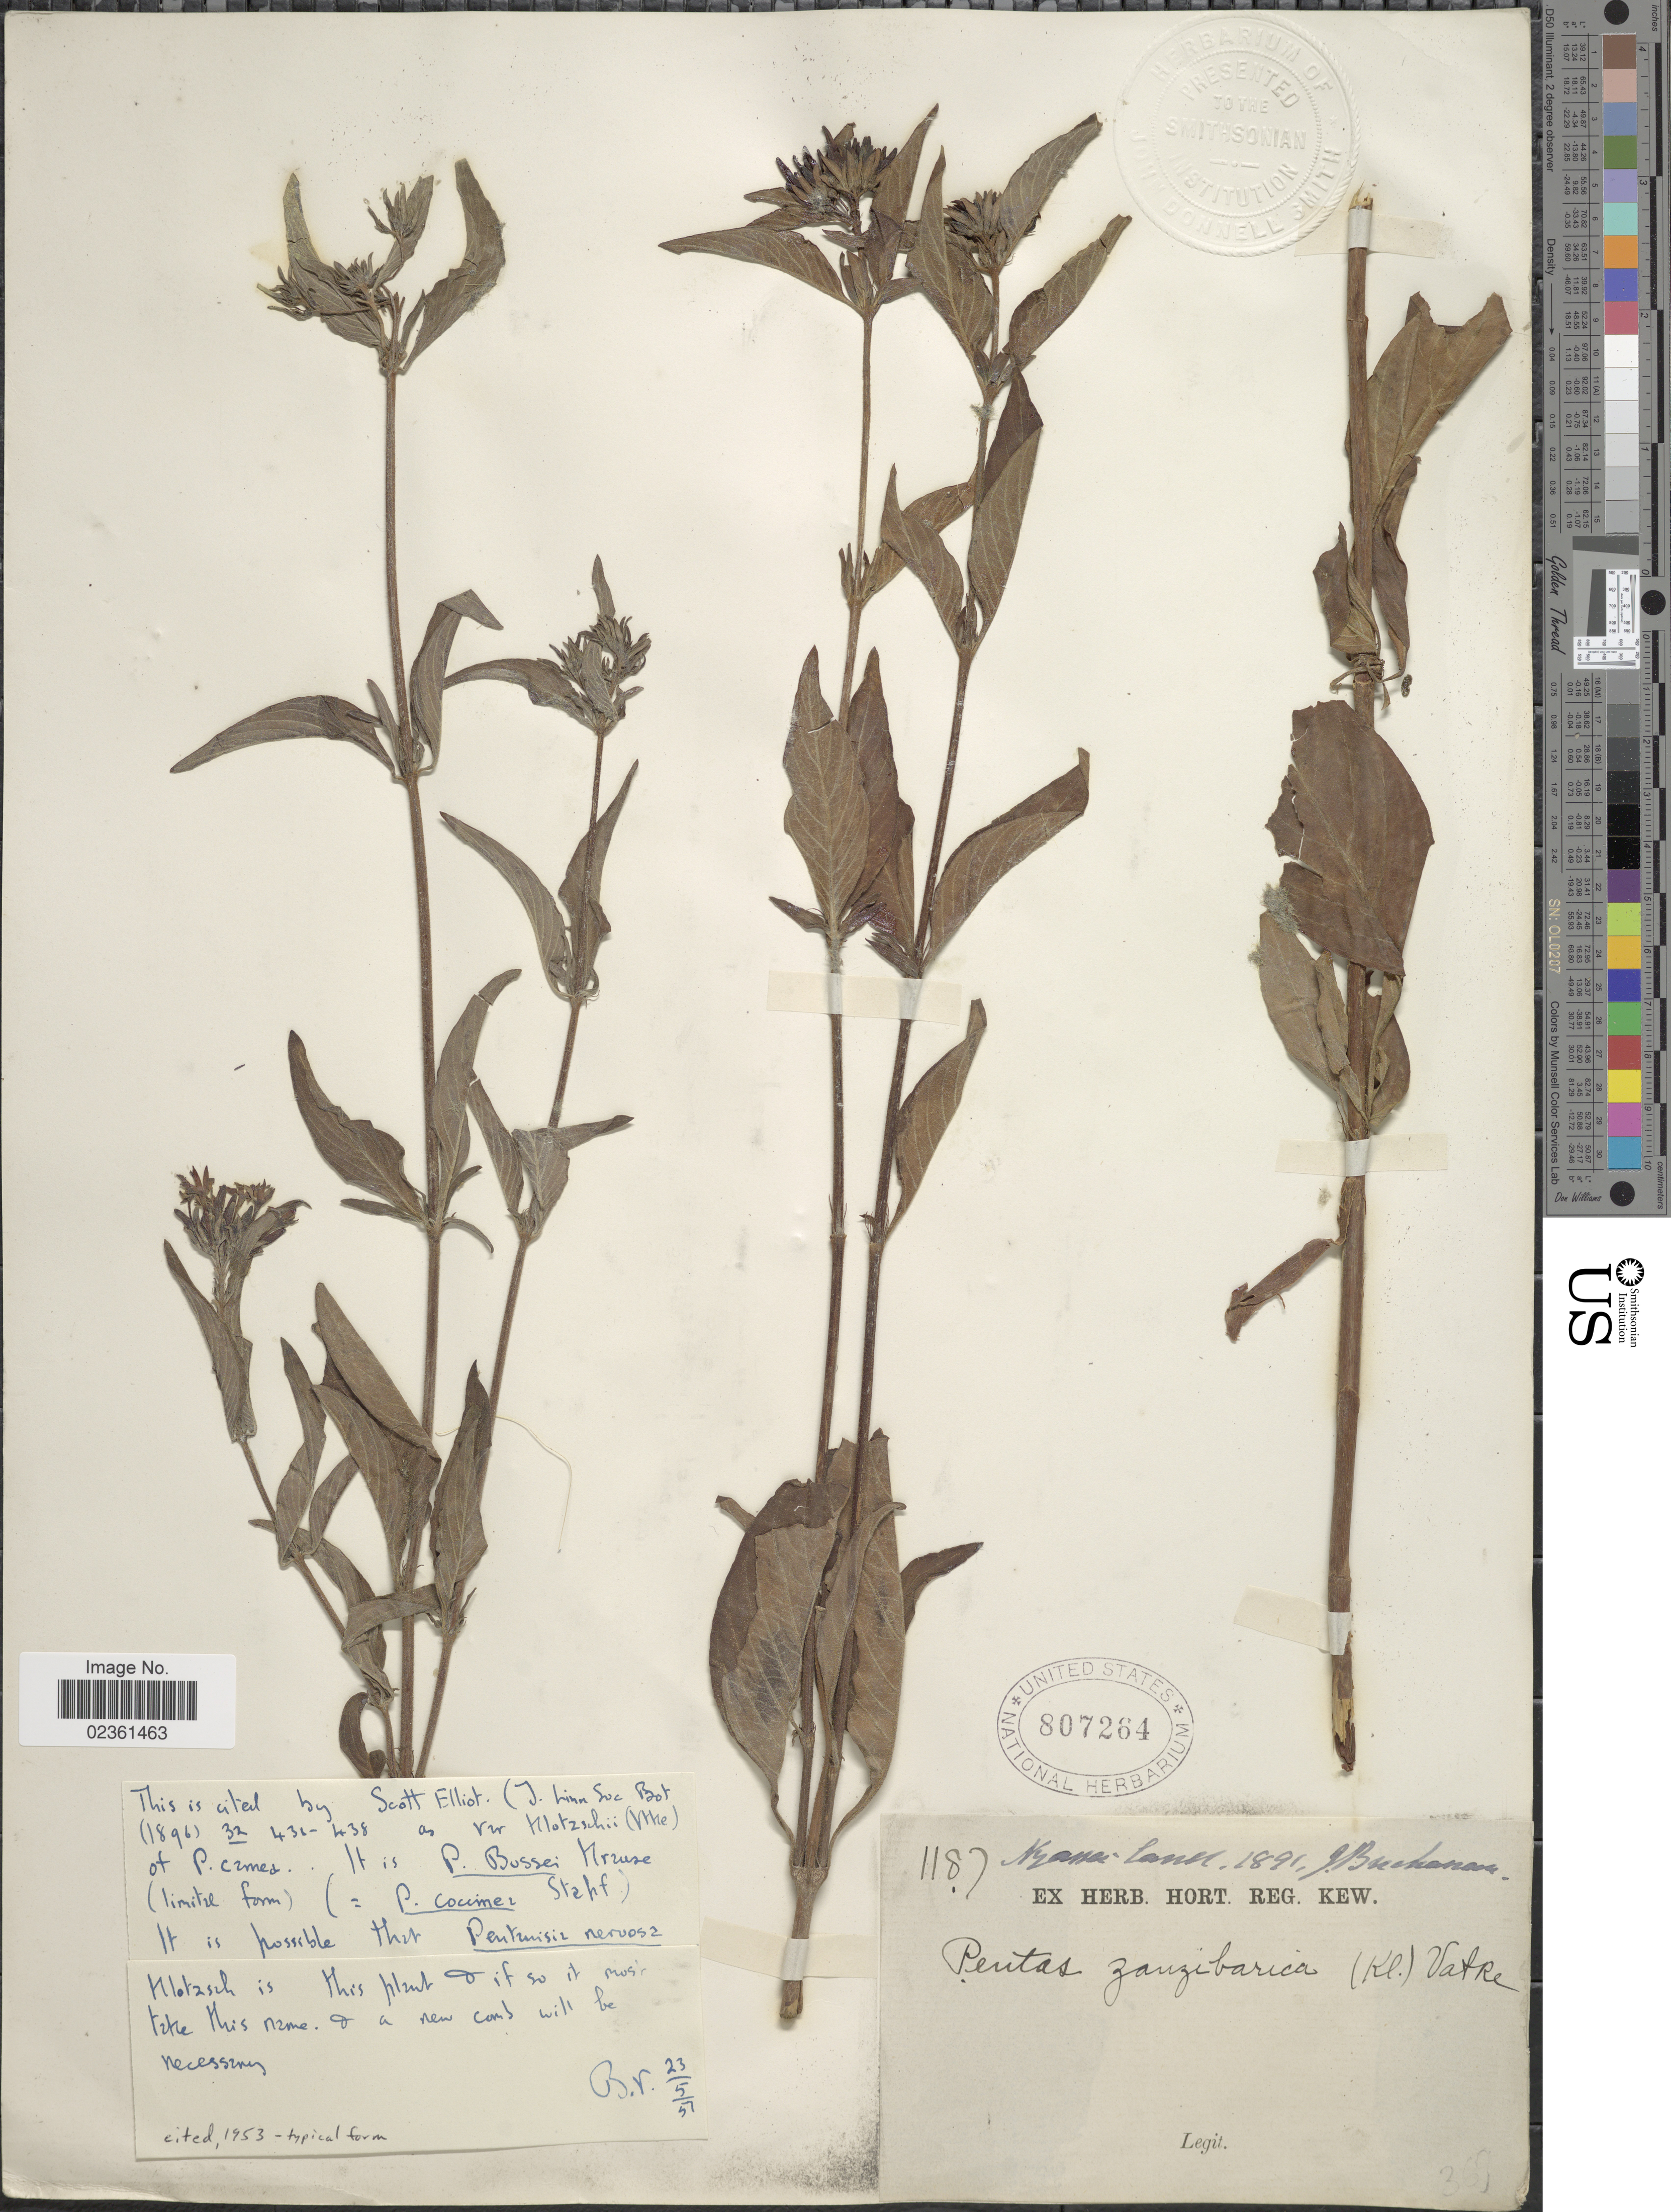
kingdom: Plantae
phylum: Tracheophyta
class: Magnoliopsida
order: Gentianales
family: Rubiaceae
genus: Pentas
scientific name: Pentas bussei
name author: K. Krause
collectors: J. Buchanan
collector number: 1187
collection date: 1891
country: Malawi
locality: Nyassa-land.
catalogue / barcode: US 807264